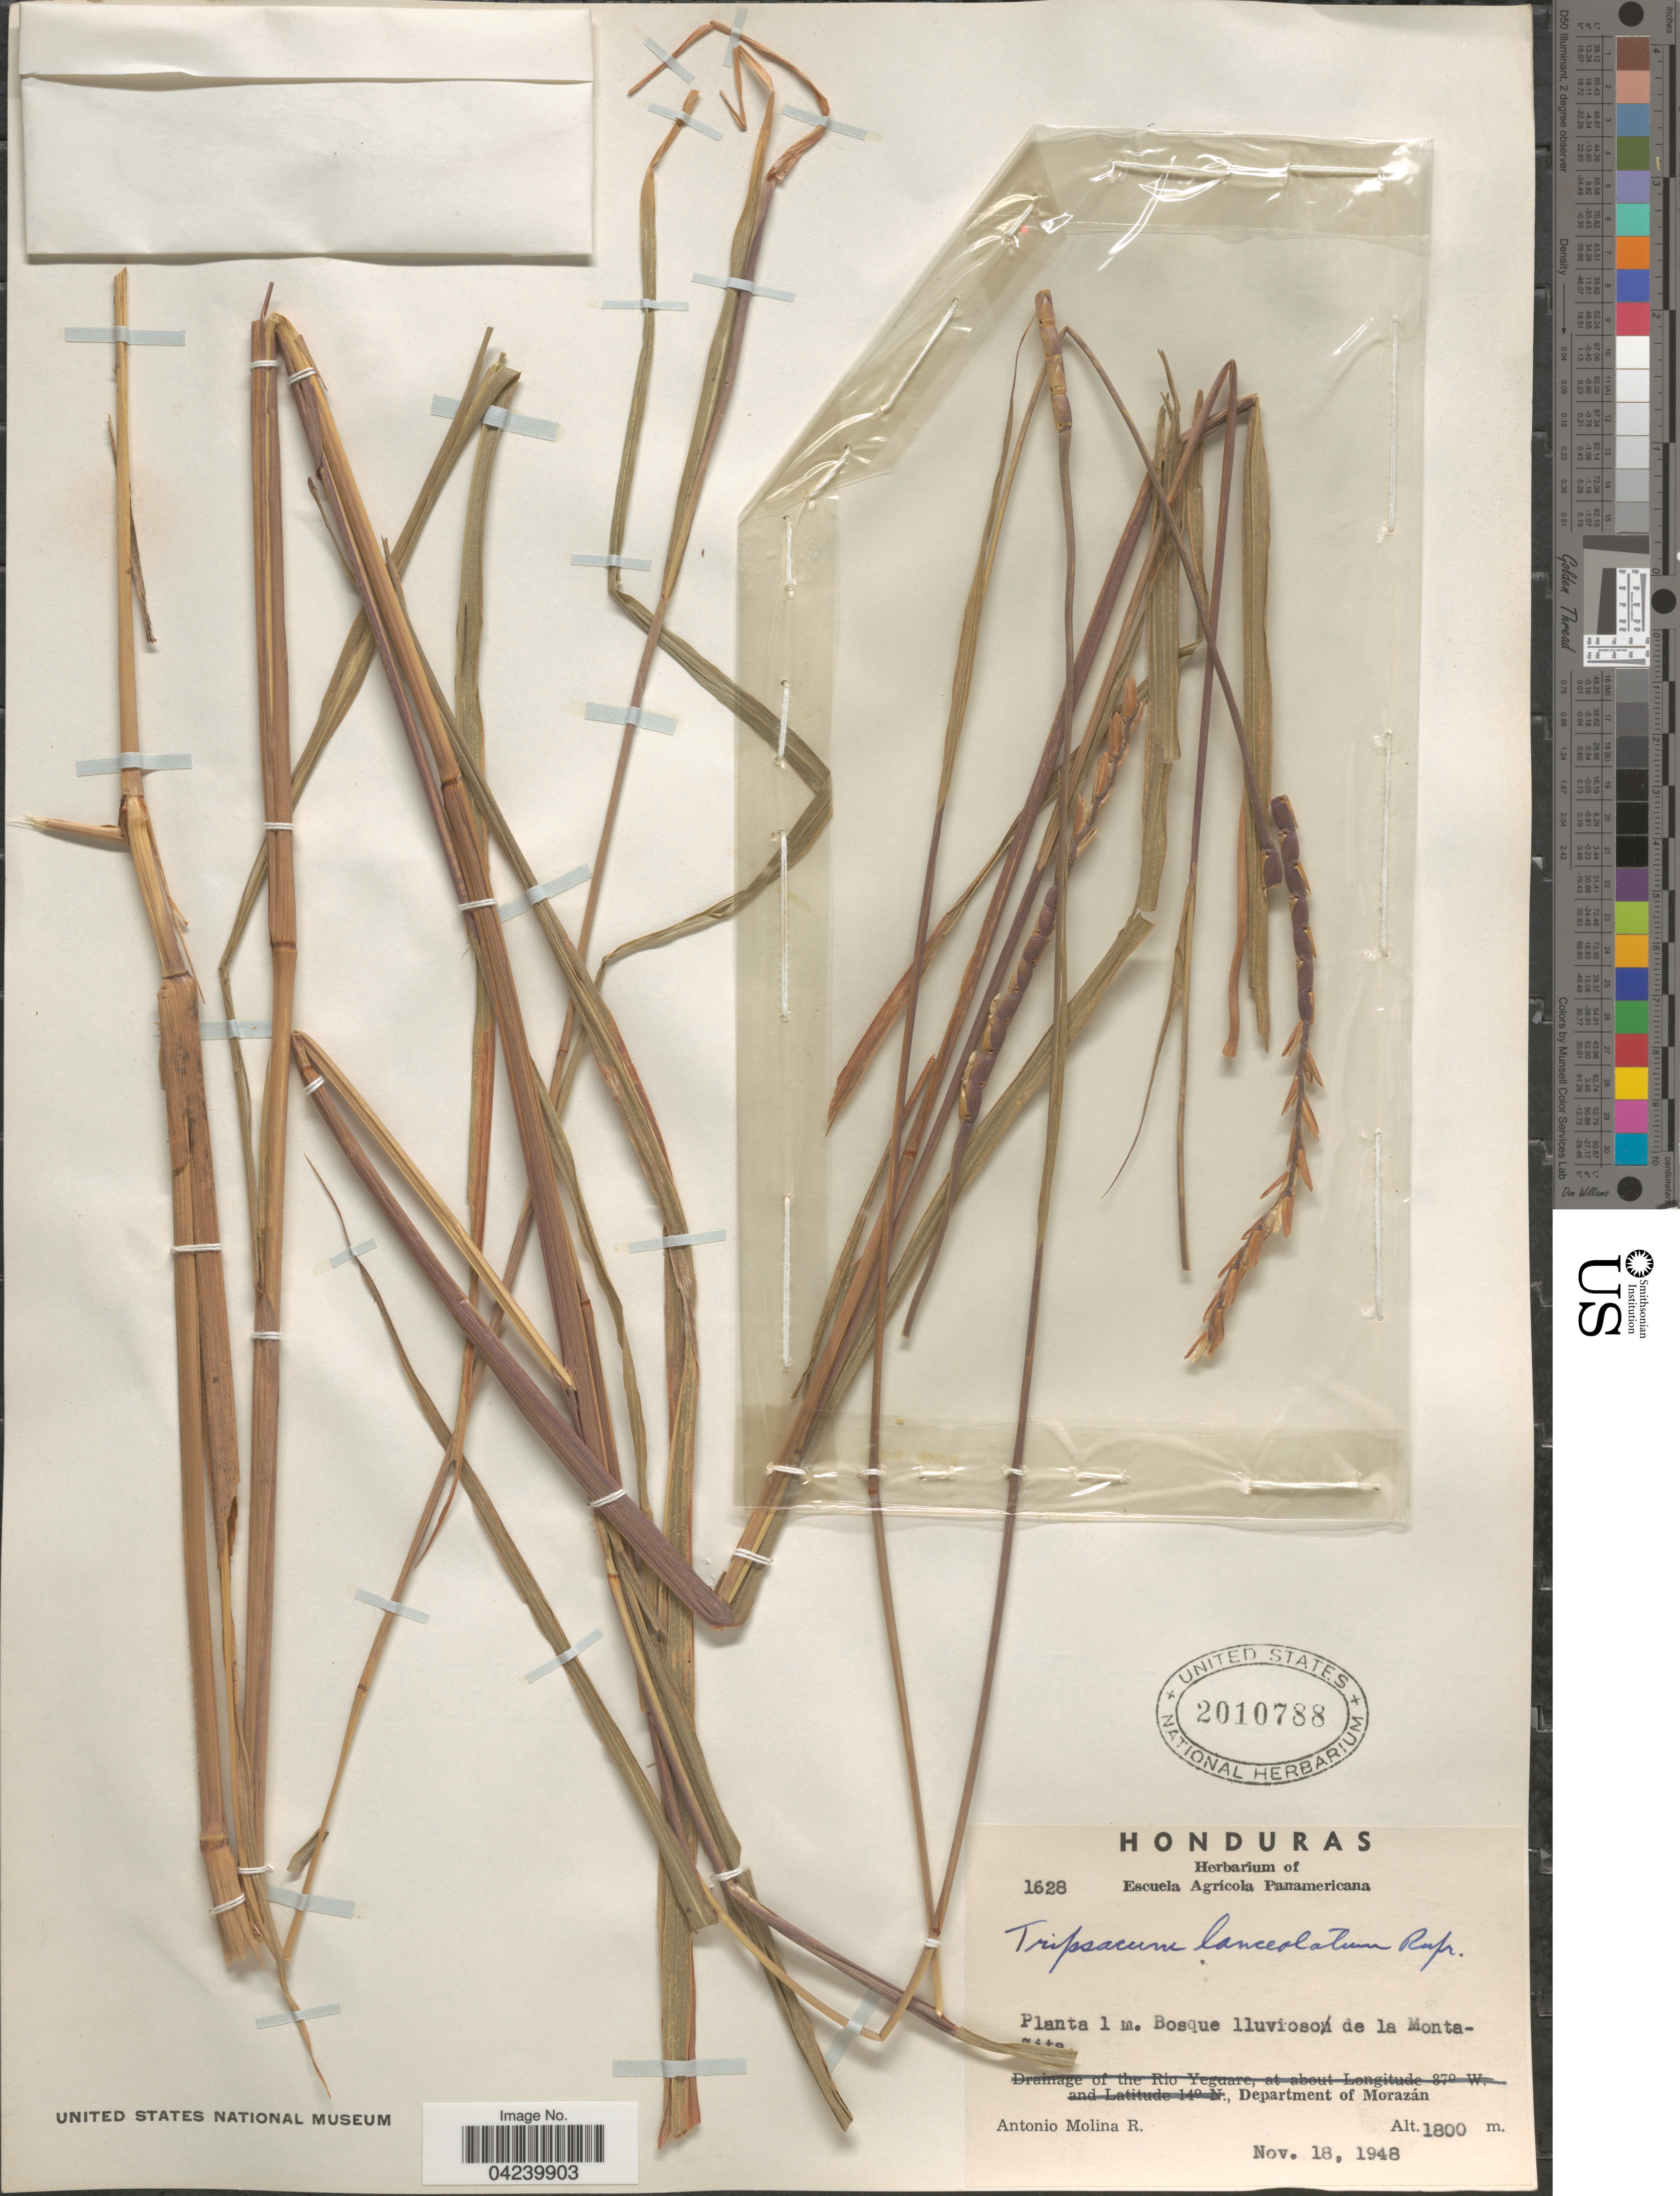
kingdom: Plantae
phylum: Tracheophyta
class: Liliopsida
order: Poales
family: Poaceae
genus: Tripsacum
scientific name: Tripsacum lanceolatum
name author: Rupr. ex E. Fourn.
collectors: A. Molina R.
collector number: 1628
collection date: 1948-11-18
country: Honduras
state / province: Fco. Morazán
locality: Bosque lluvioso de la Montañita. Department of Morazán.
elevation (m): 1800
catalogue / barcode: US 2010788